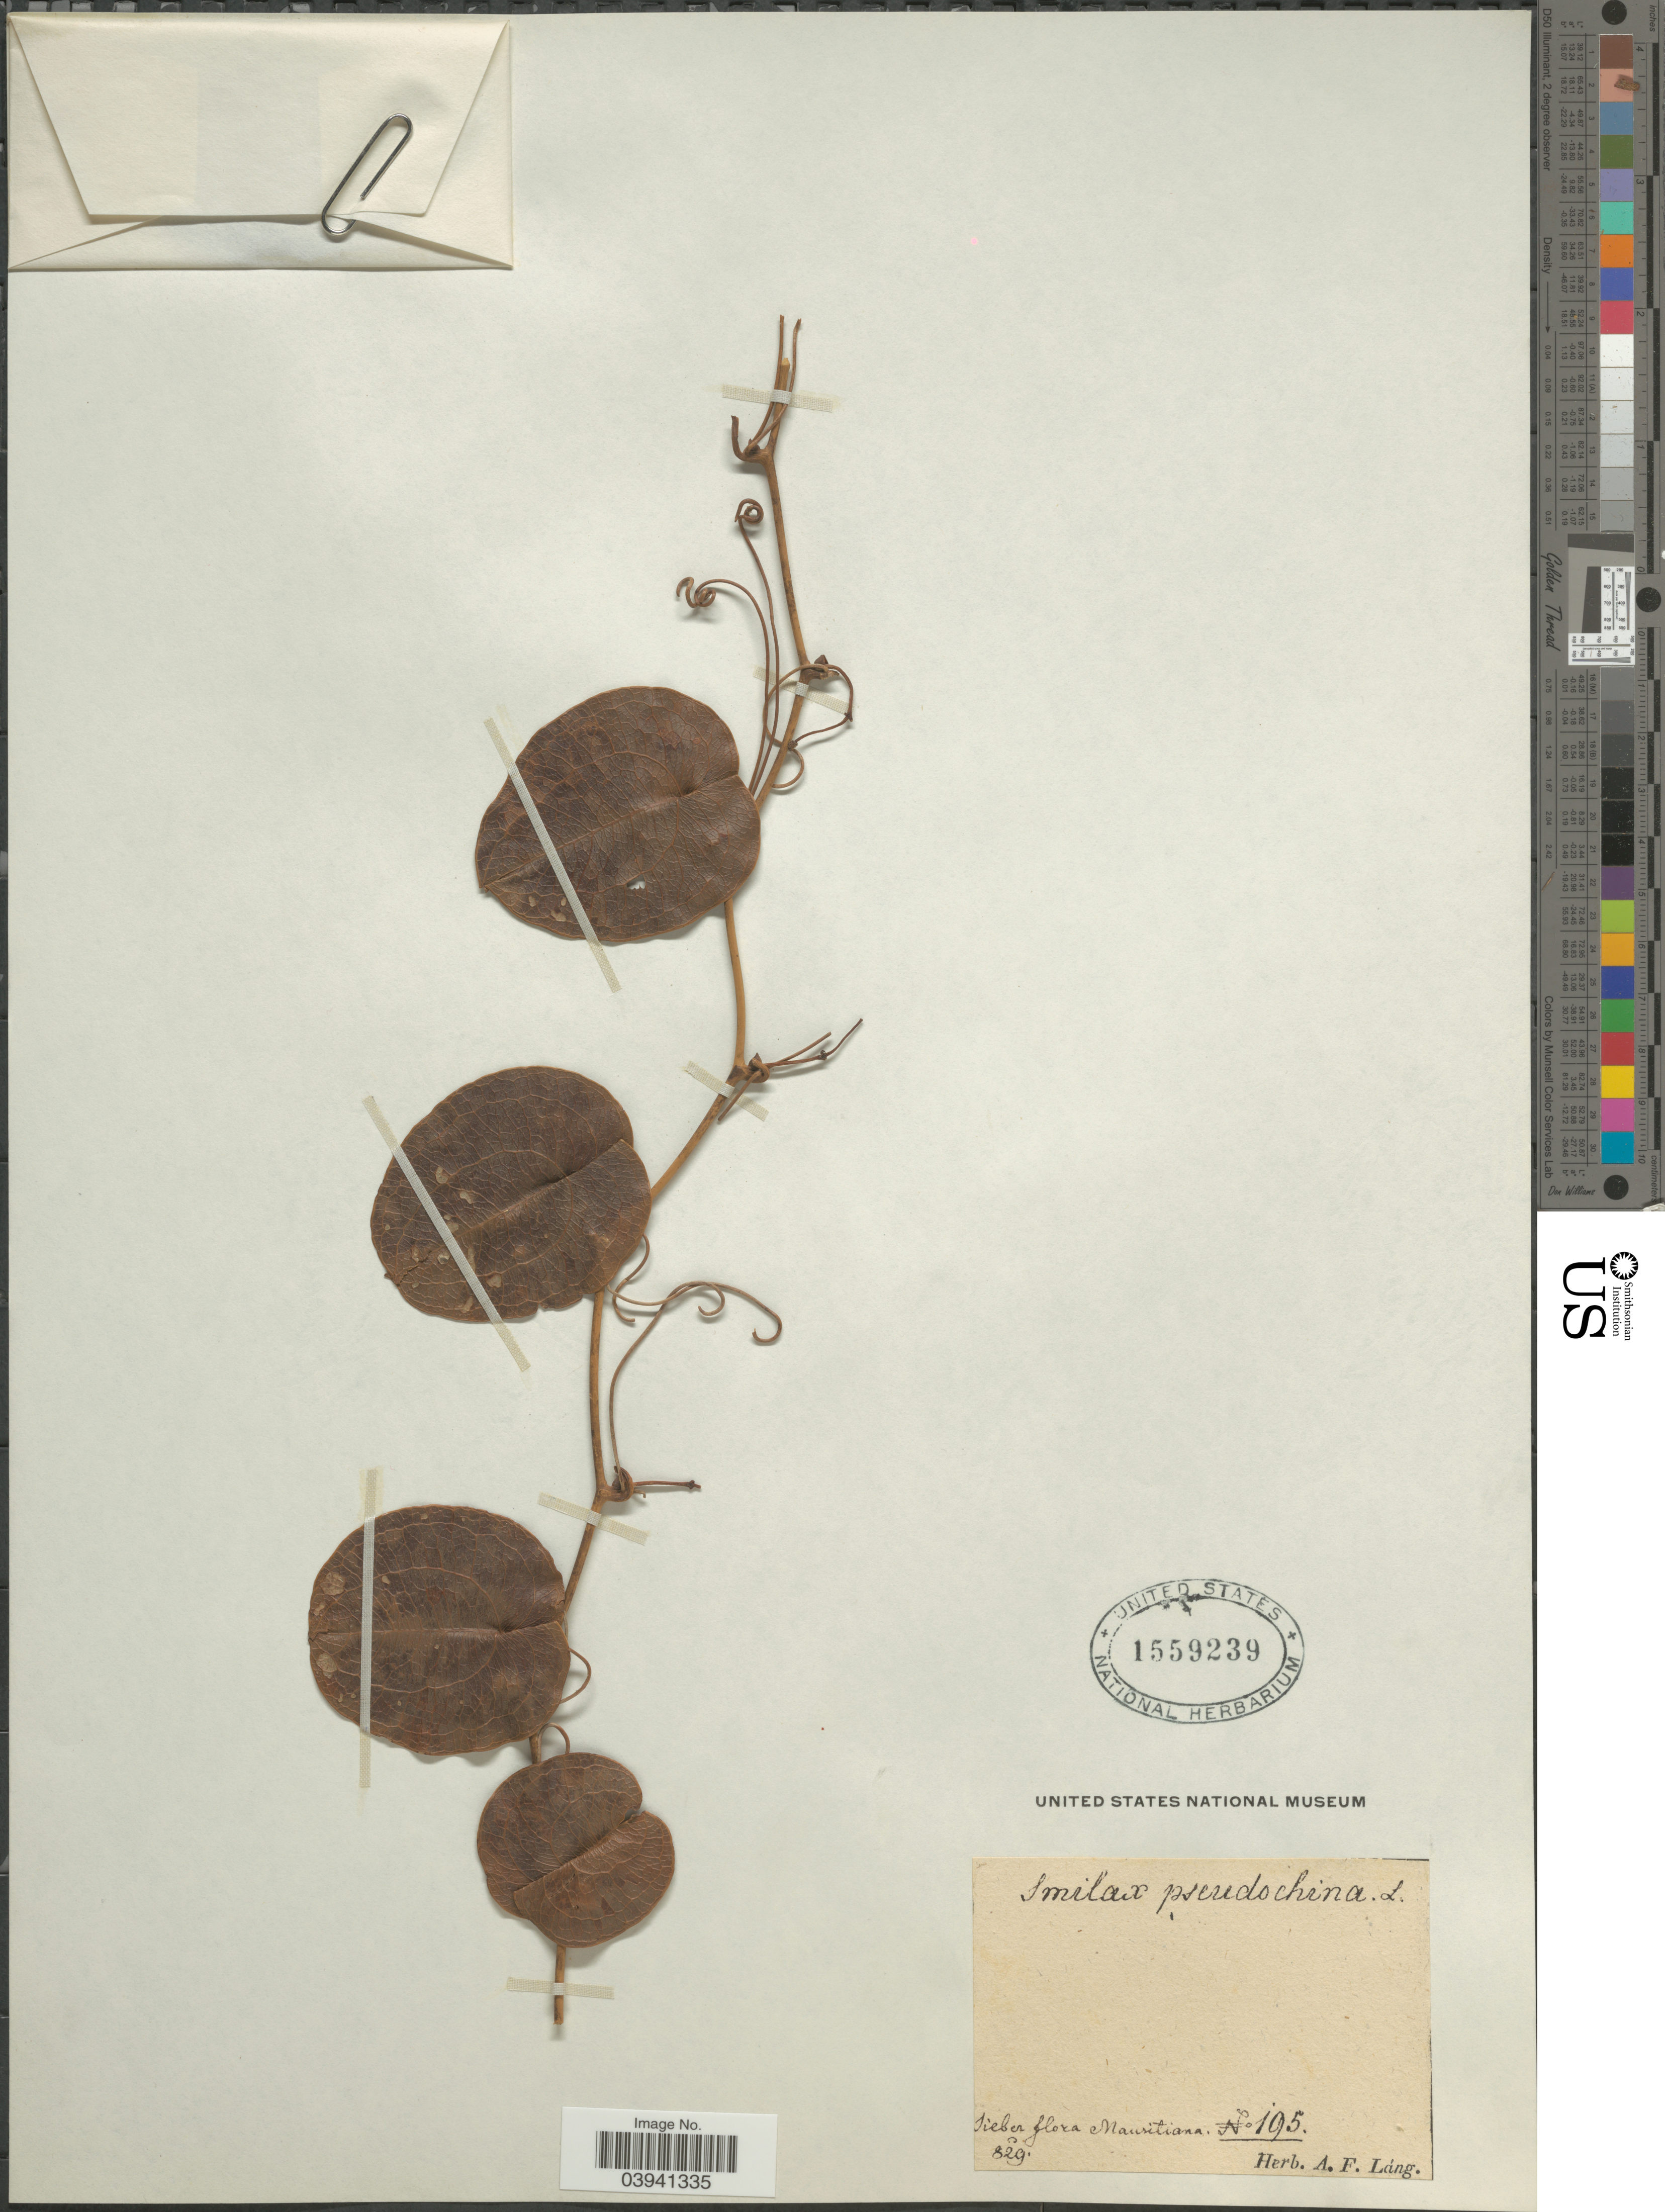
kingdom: Plantae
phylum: Tracheophyta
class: Liliopsida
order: Liliales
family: Smilacaceae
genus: Smilax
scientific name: Smilax pseudochina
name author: L.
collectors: Ex herb. A. F. Lang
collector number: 195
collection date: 1829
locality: Mauritiana.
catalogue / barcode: US 1559239